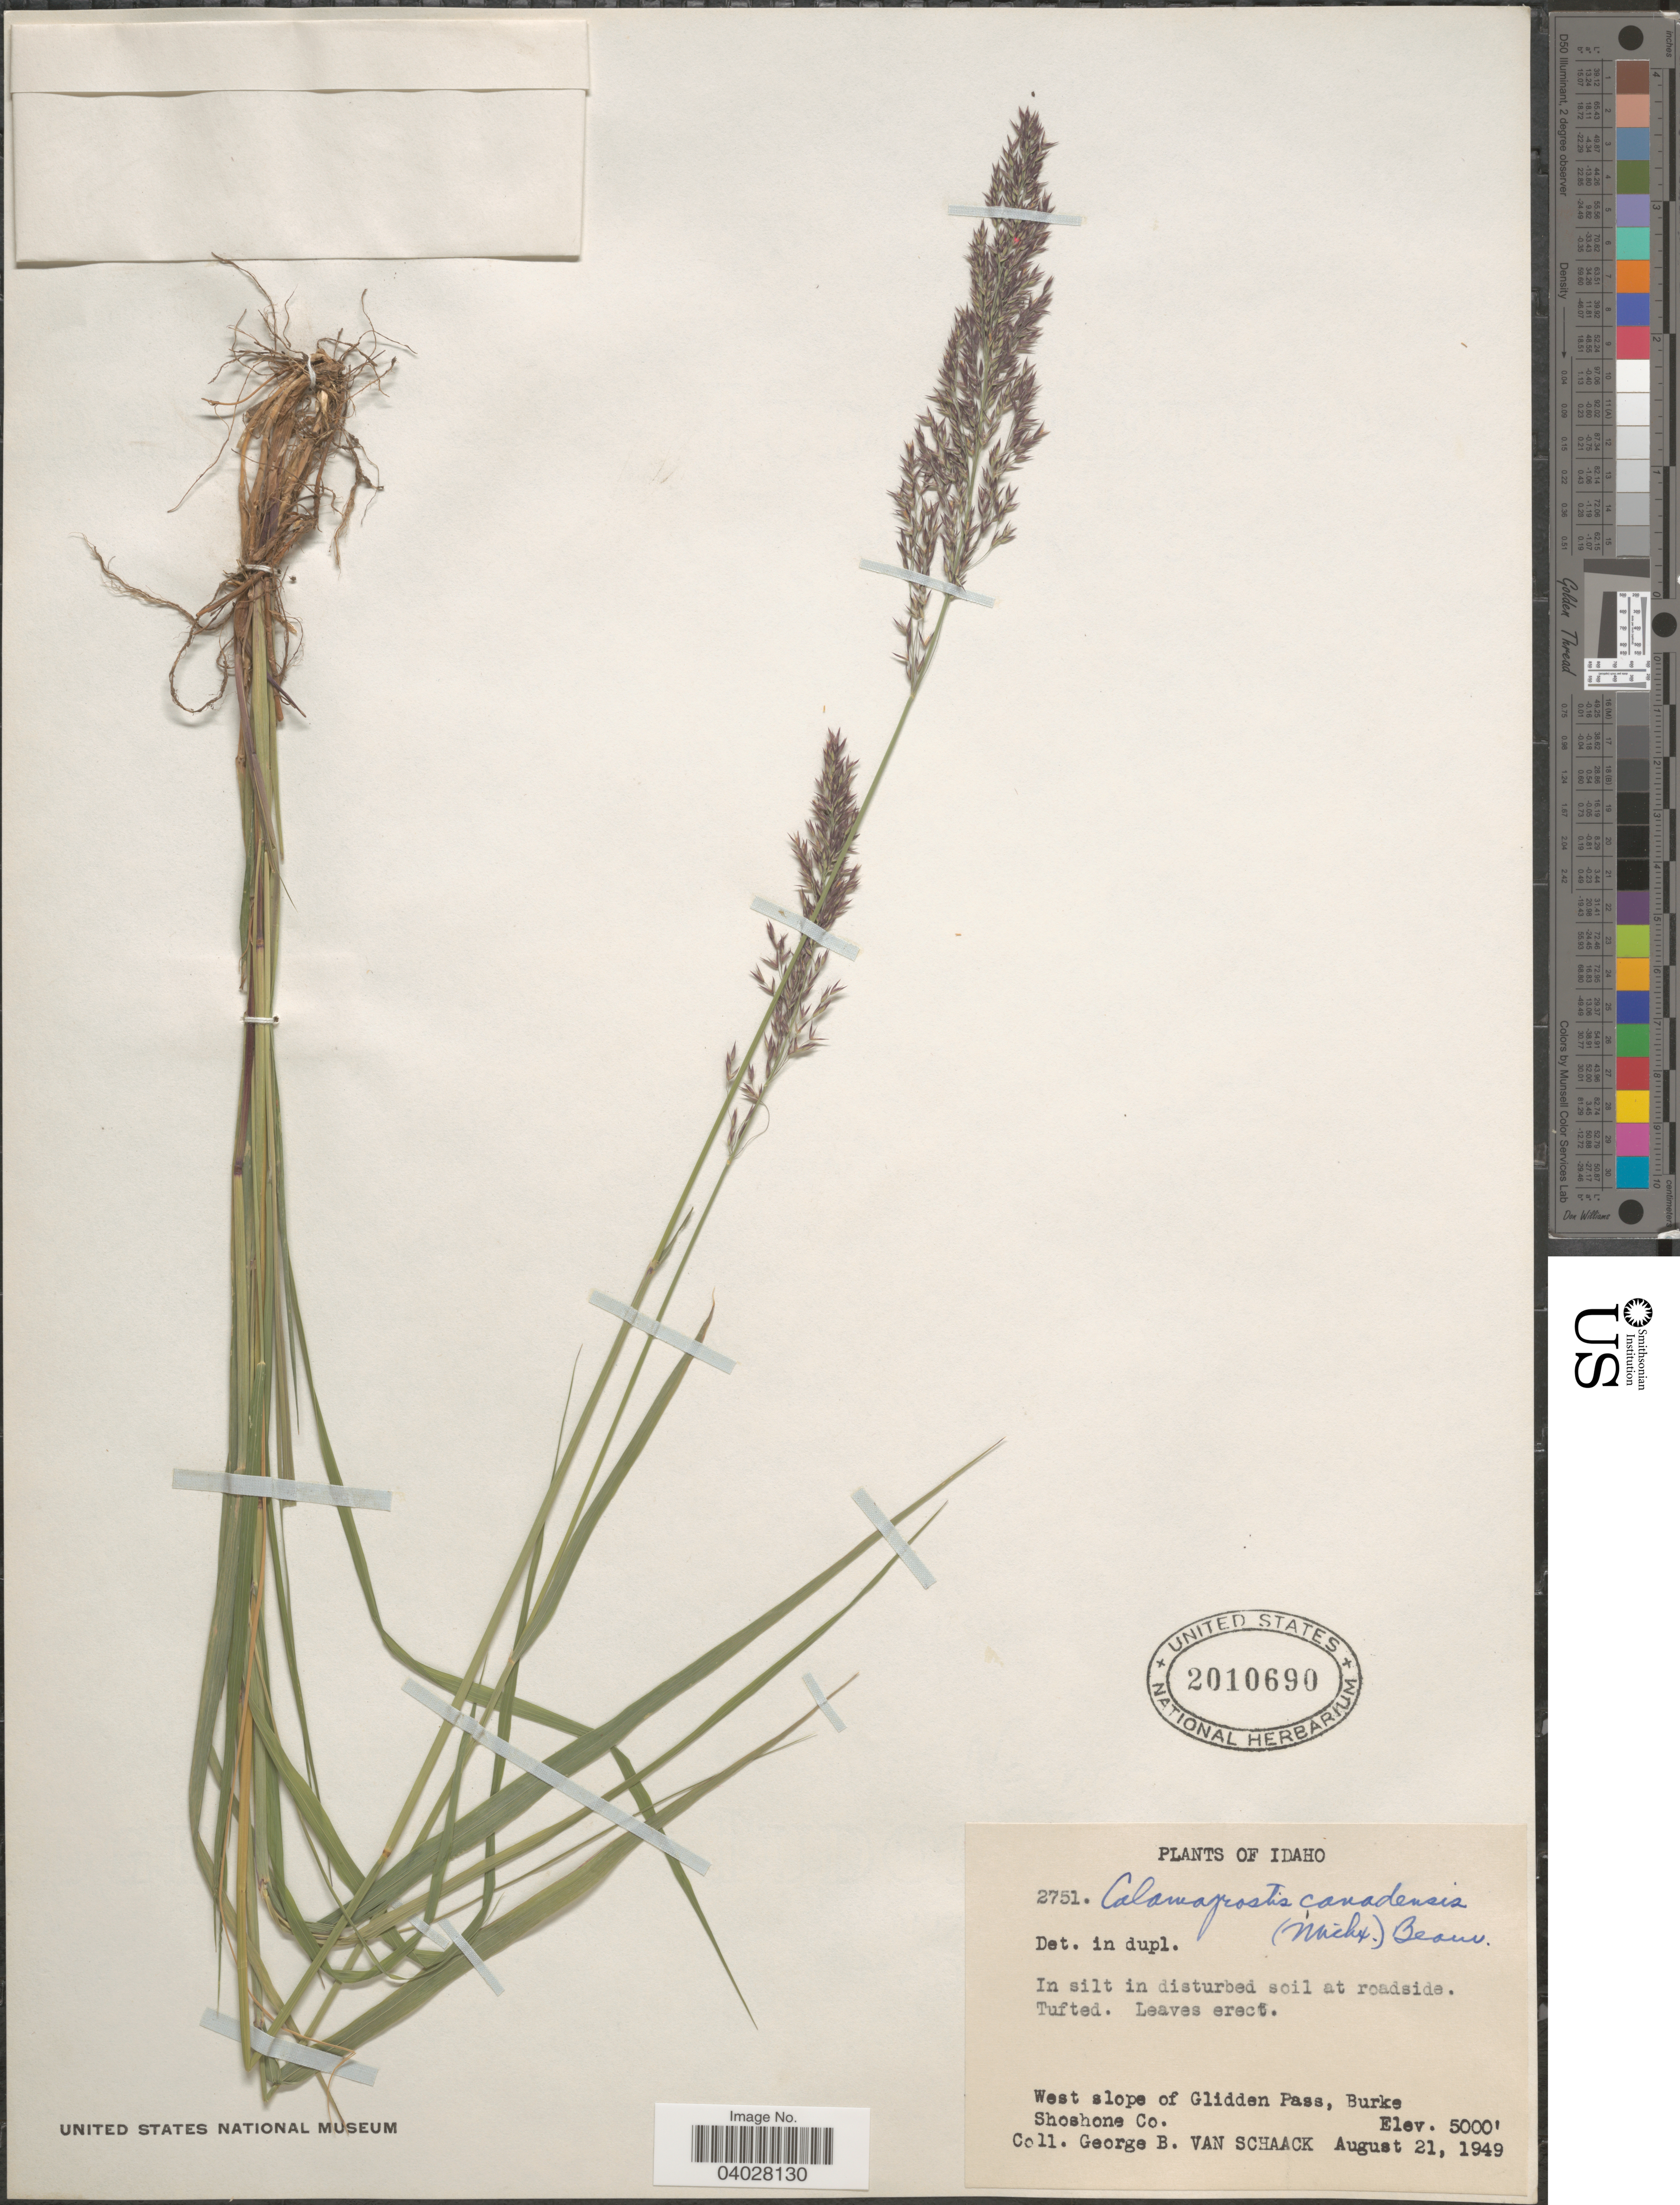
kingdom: Plantae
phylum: Tracheophyta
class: Liliopsida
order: Poales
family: Poaceae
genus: Calamagrostis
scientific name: Calamagrostis canadensis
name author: (Michx.) P. Beauv.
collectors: G. Van Schaack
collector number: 2751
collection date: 1949-08-21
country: United States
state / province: Idaho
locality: West slope of Glidden Pass, Burke. Shoshone Co.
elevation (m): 1524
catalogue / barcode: US 2010690